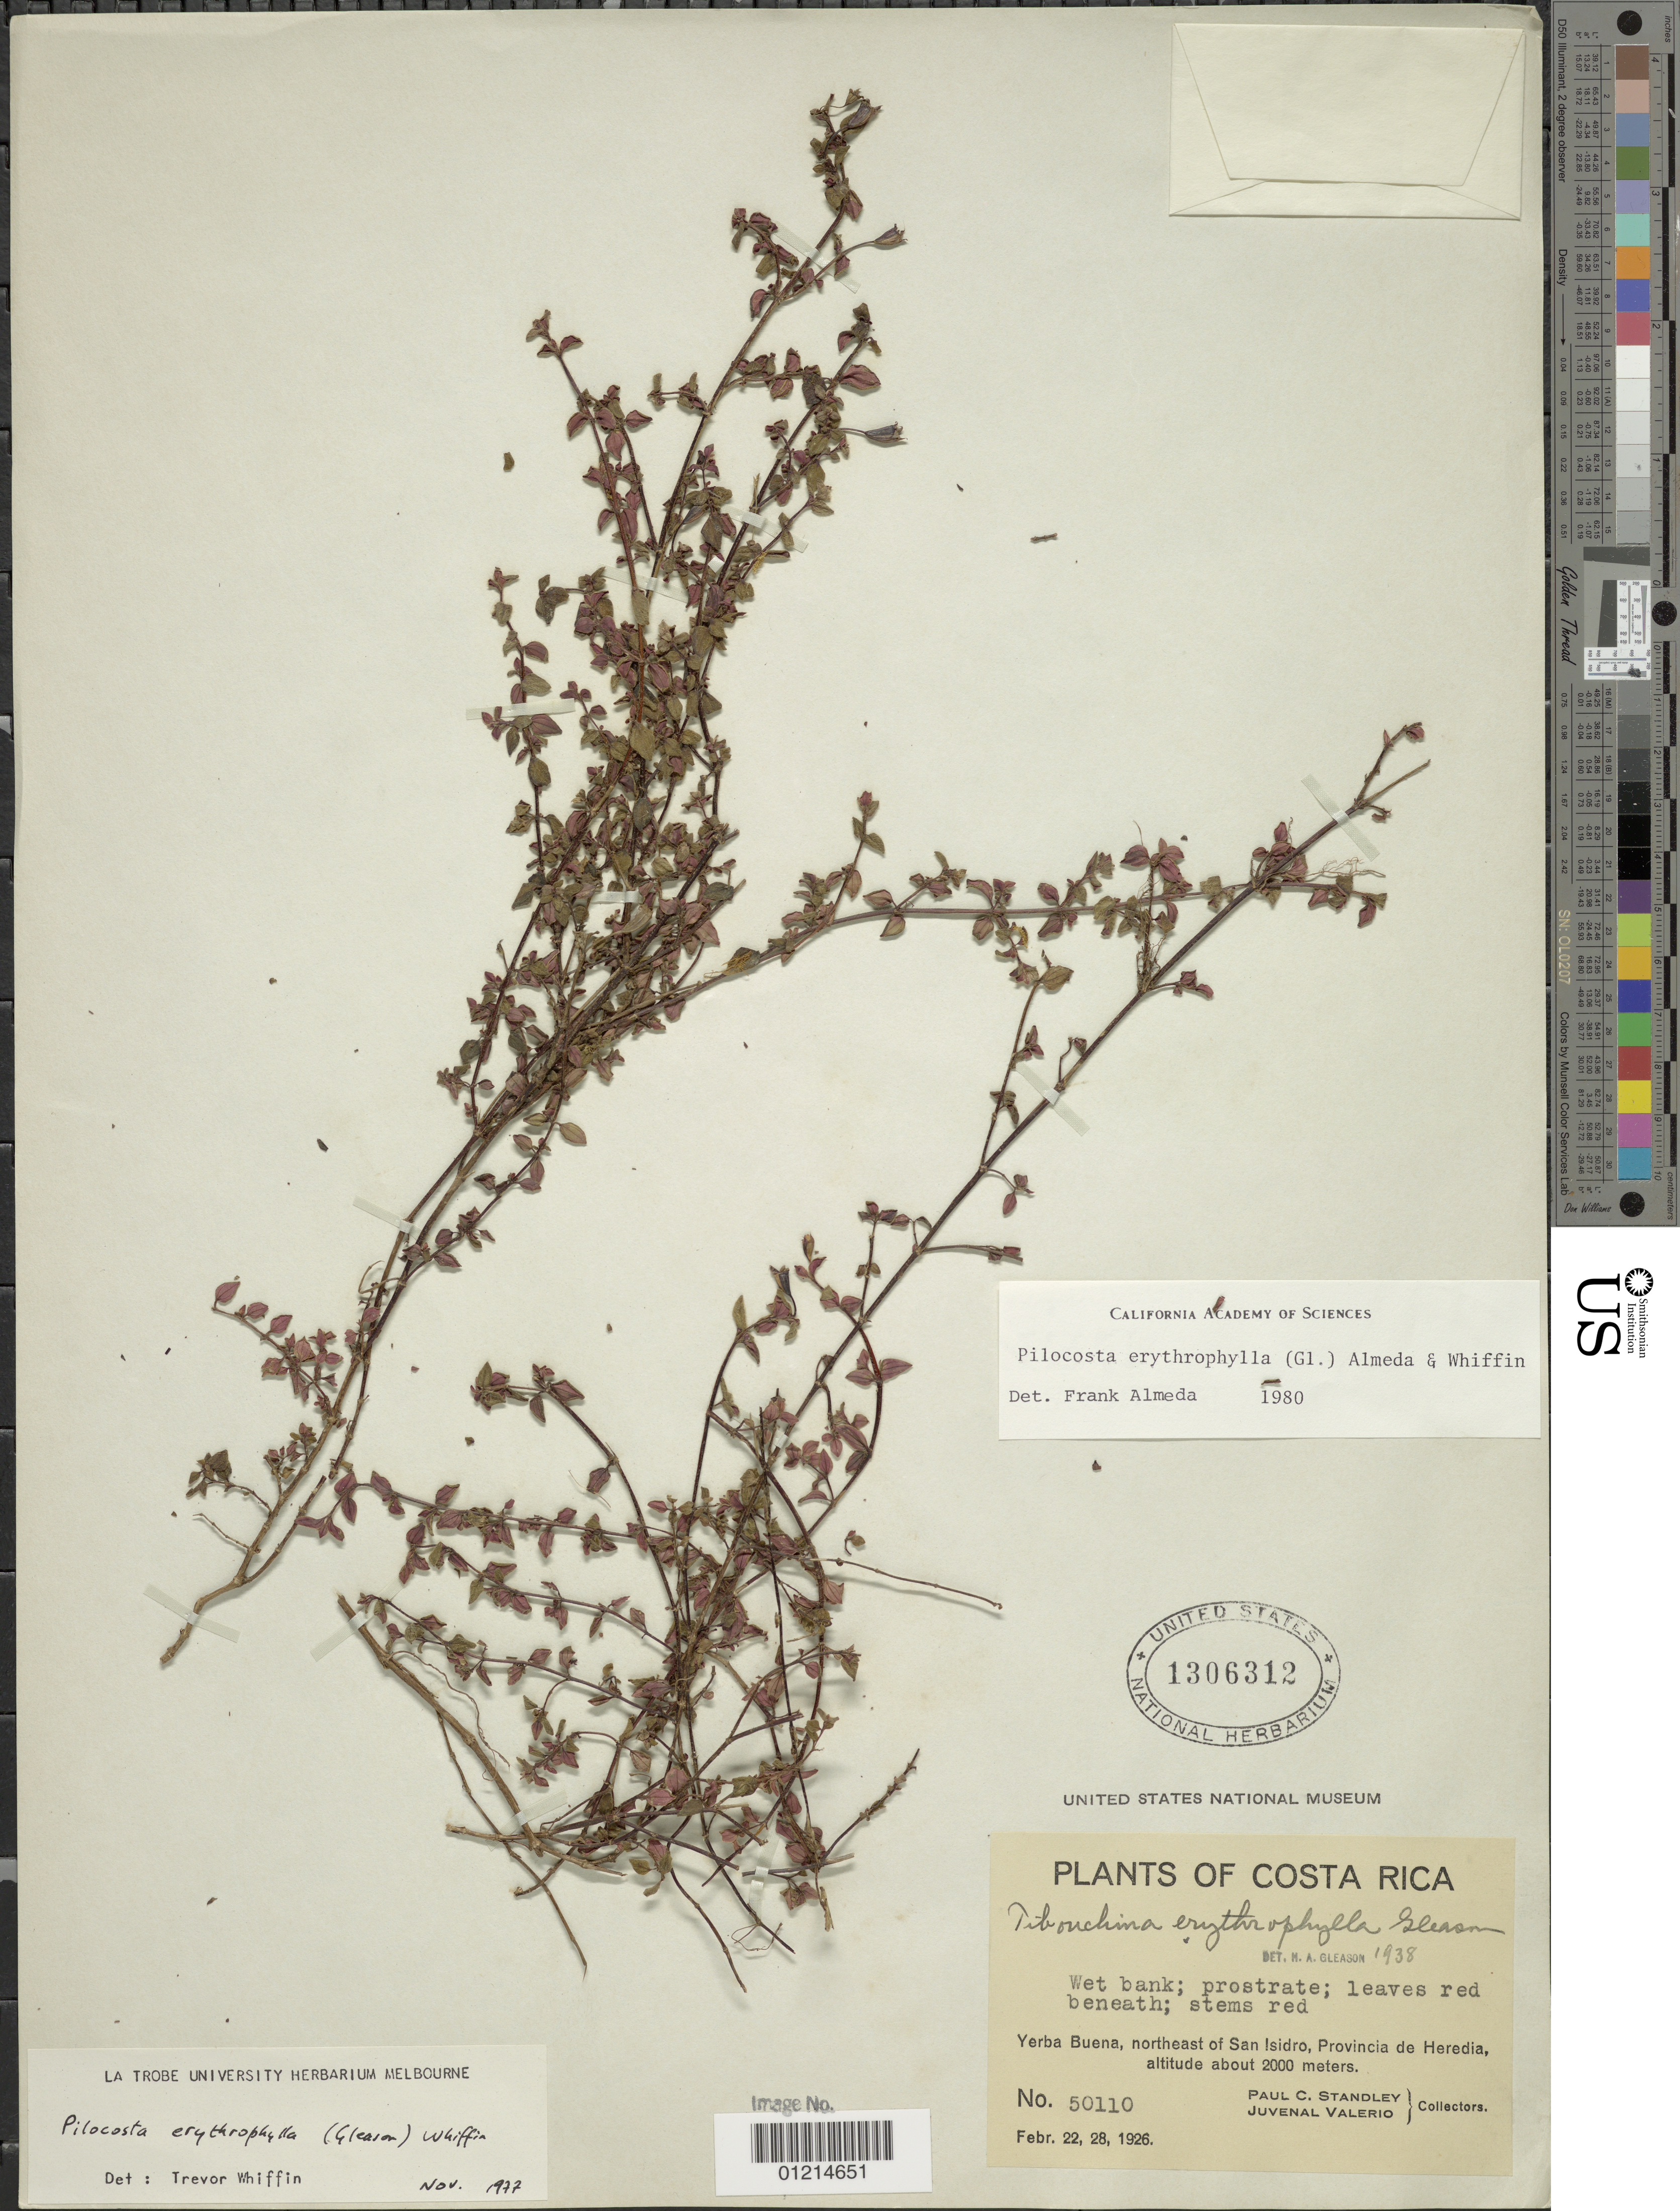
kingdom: Plantae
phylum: Tracheophyta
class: Magnoliopsida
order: Myrtales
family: Melastomataceae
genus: Pilocosta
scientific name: Pilocosta erythrophylla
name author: (Gleason) Almeda &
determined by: Almeda, F.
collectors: P. C. Standley & J. Valerio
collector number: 50110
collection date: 1926-02-22,1926-02-28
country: Costa Rica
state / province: Heredia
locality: Yerba Buena, northeast of San Isidro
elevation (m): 2000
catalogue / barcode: US 1306312